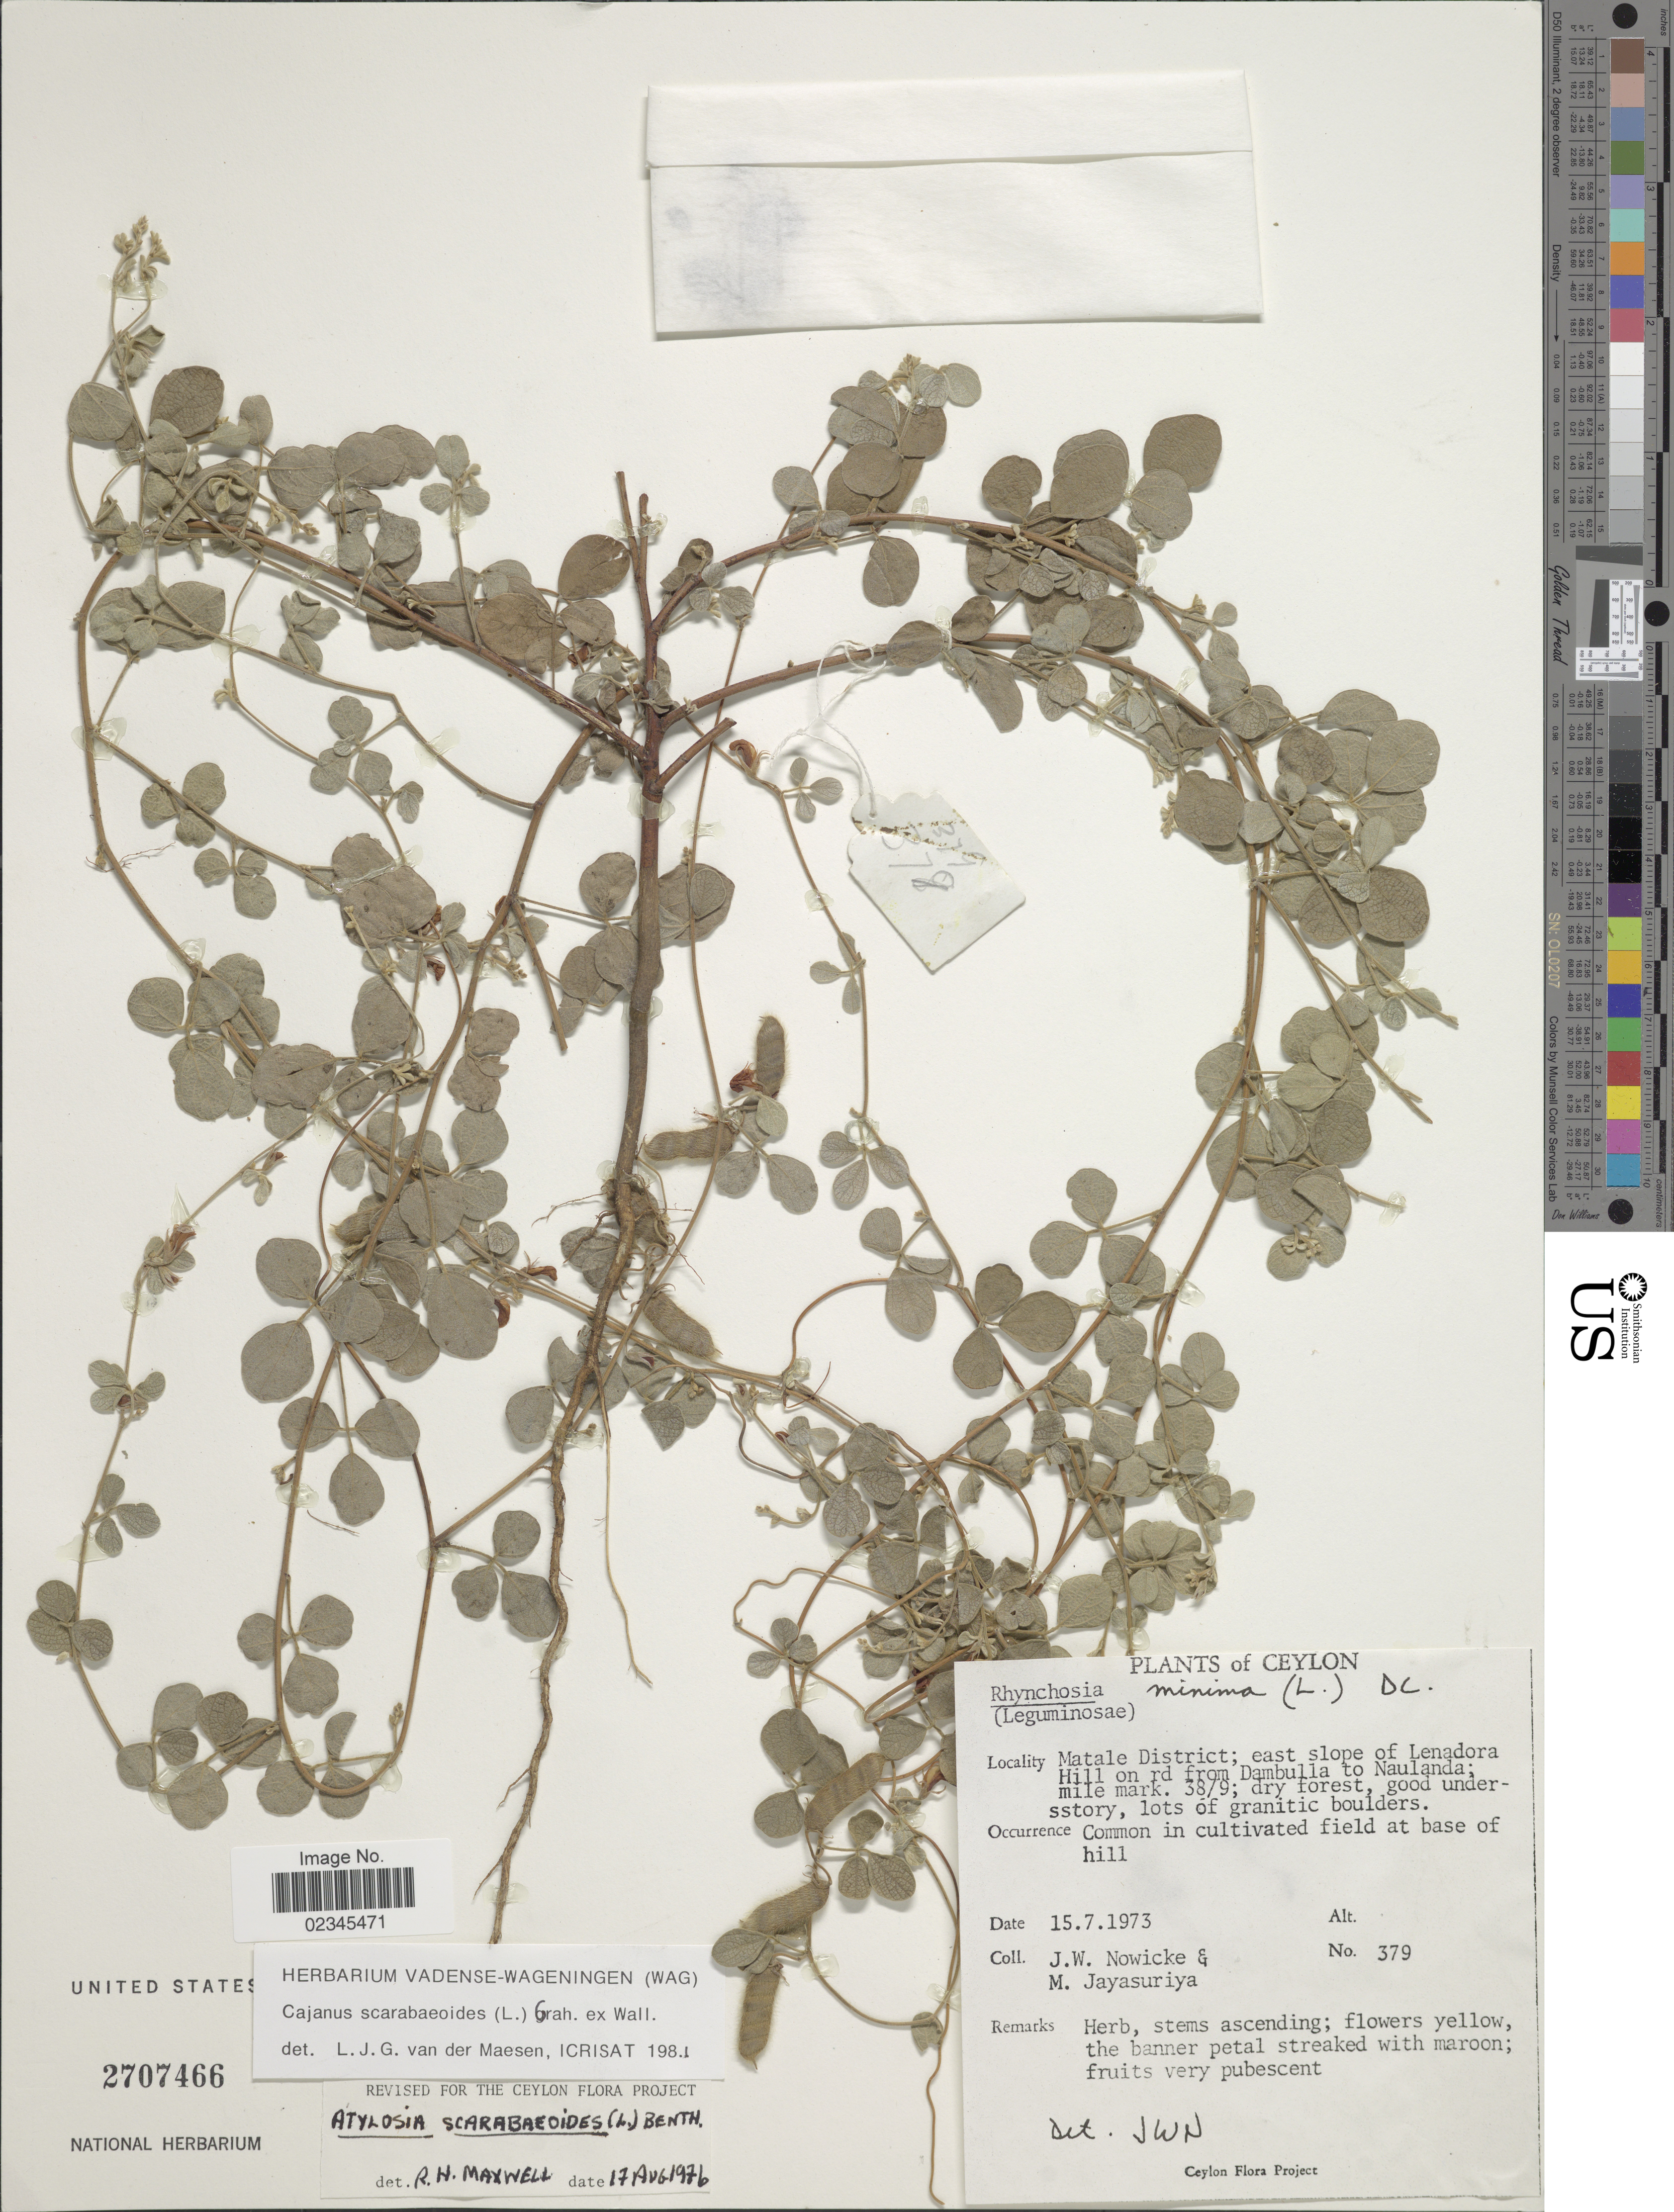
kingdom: Plantae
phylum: Tracheophyta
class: Magnoliopsida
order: Fabales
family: Fabaceae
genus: Cajanus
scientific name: Cajanus scarabaeoides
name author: (L.) Thou. ex Graham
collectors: J. W. Nowicke & M. Jayasuriya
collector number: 379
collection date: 1973-07-15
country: Sri Lanka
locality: Ceylon. Matale District; east slope of Lenadora Hill on rd from Dambulla to Naulanda; mile mark. 38/9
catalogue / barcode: US 2707466